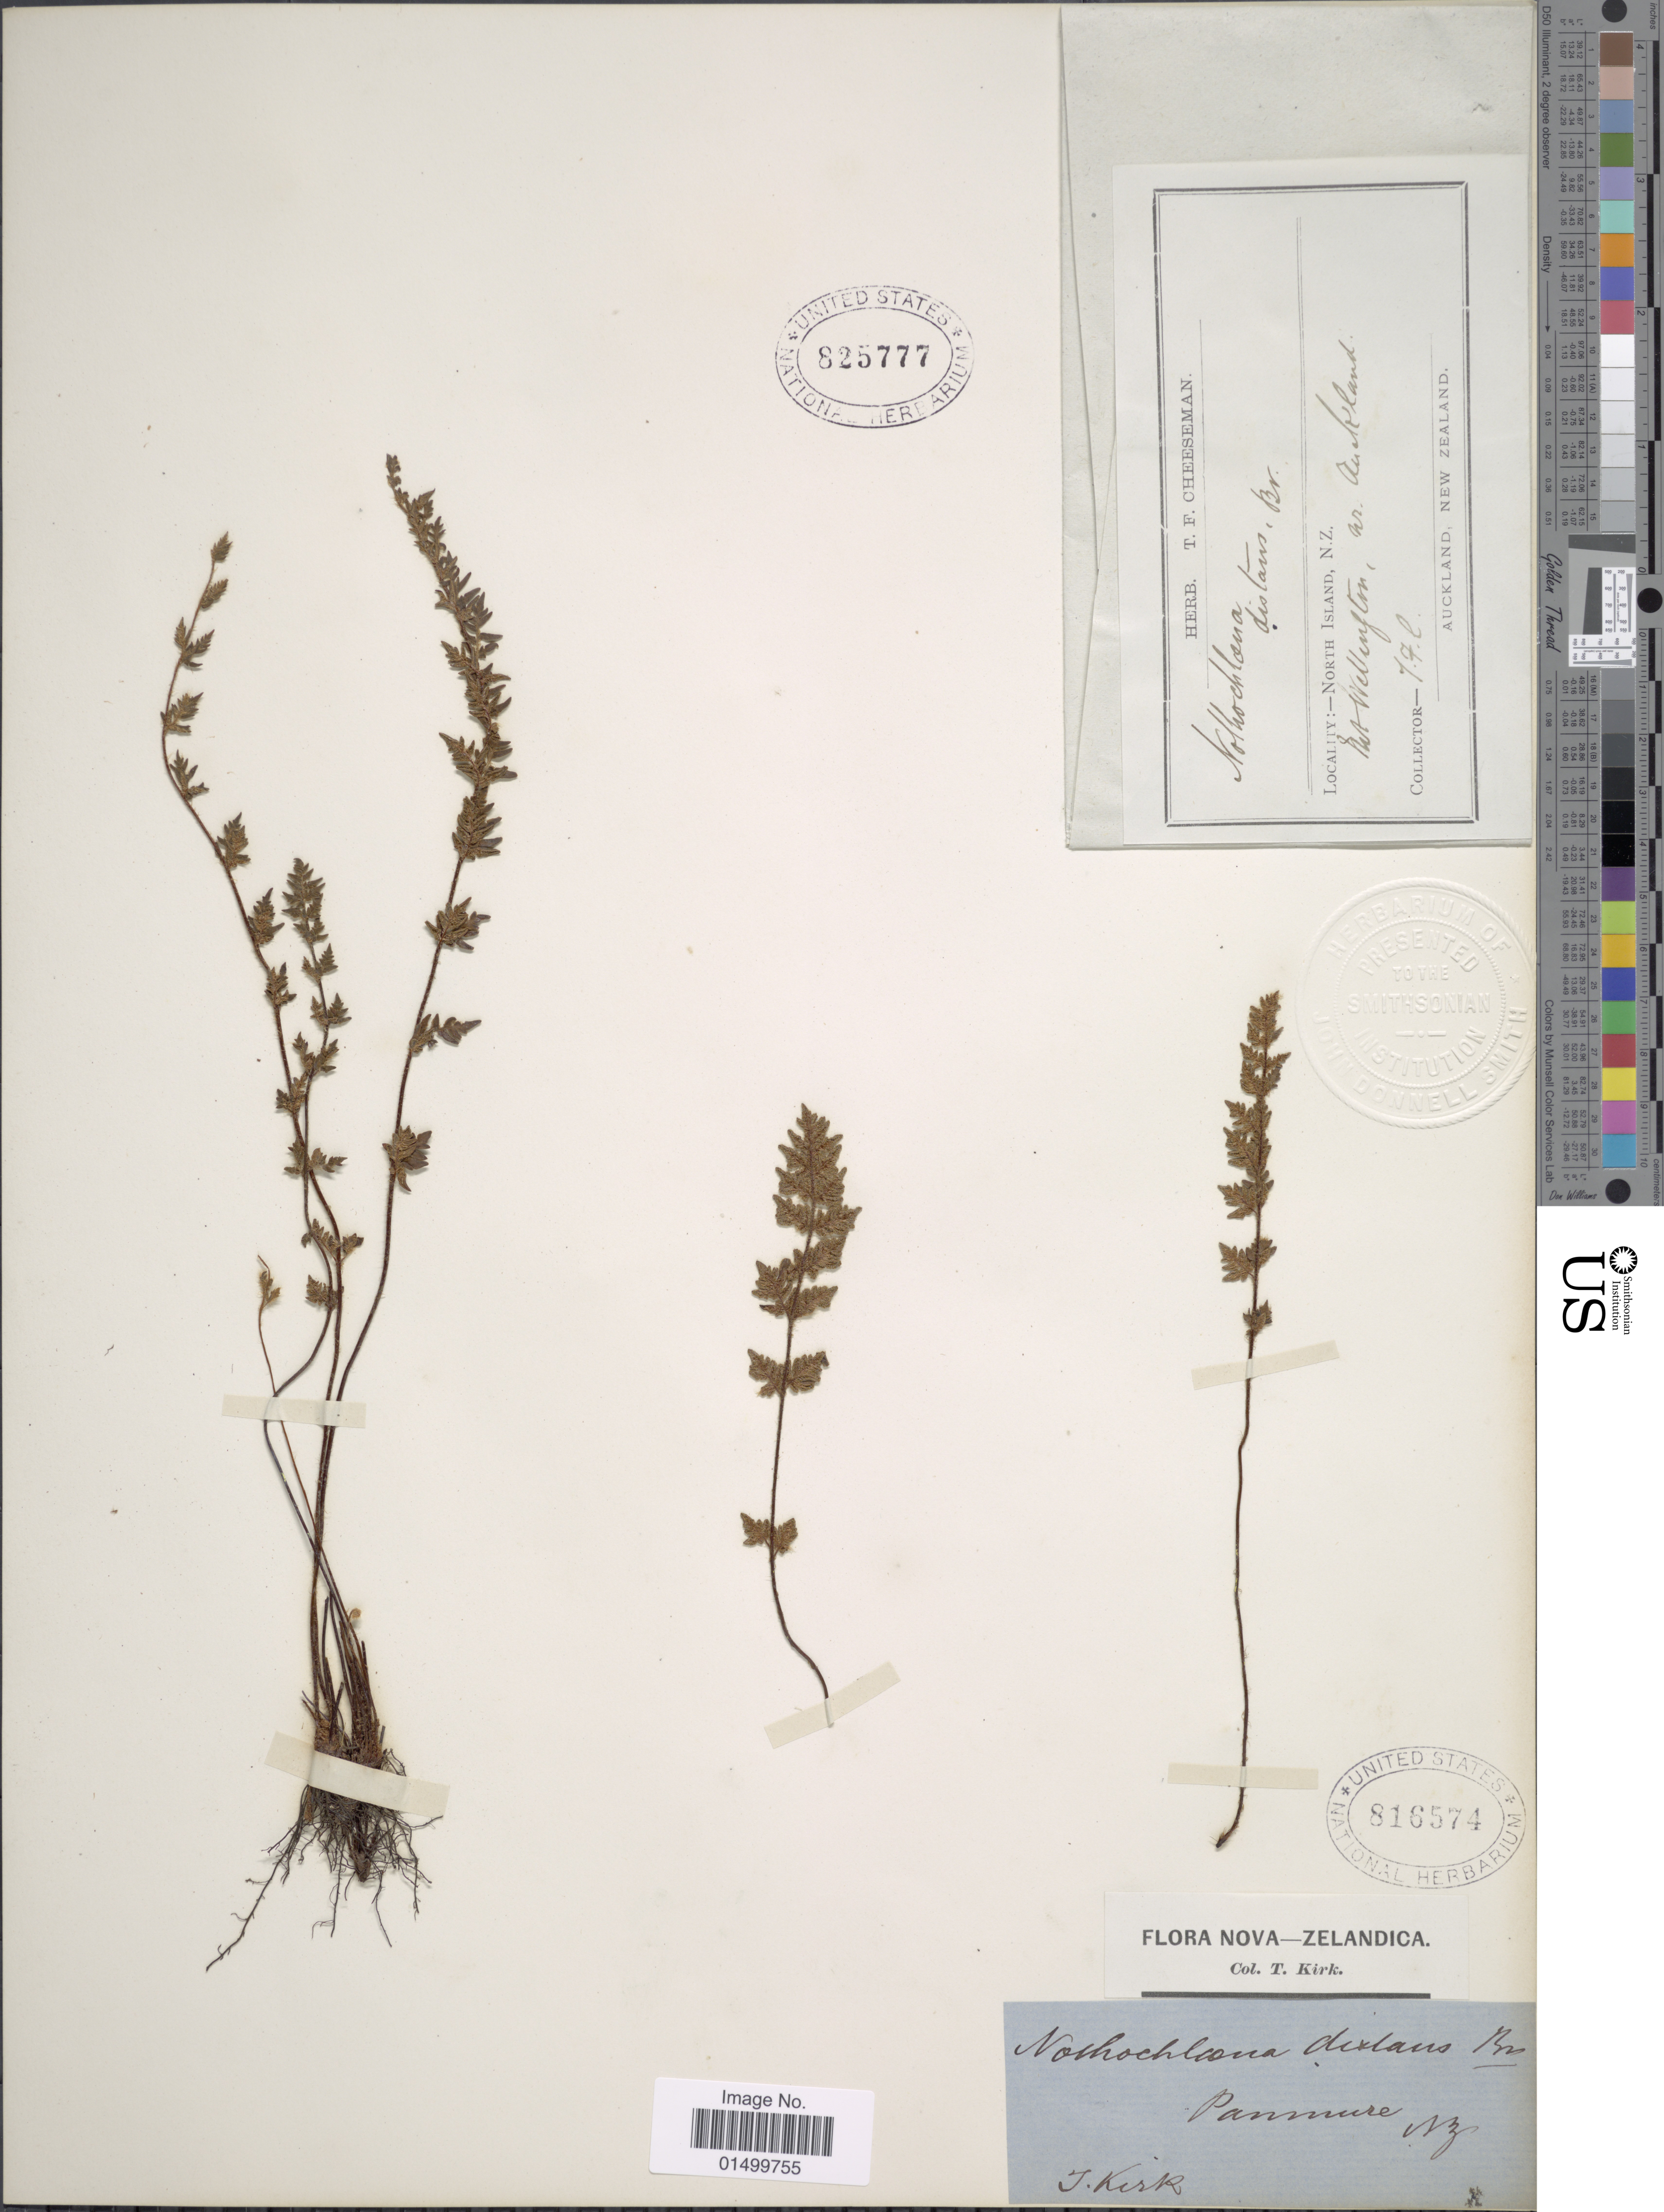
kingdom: Plantae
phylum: Tracheophyta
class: Polypodiopsida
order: Polypodiales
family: Pteridaceae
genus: Cheilanthes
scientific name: Cheilanthes distans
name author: Mett.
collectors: T. F. Cheeseman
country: New Zealand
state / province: Auckland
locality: Norh Island, Mt Wellington near Auckland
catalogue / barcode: US 825777